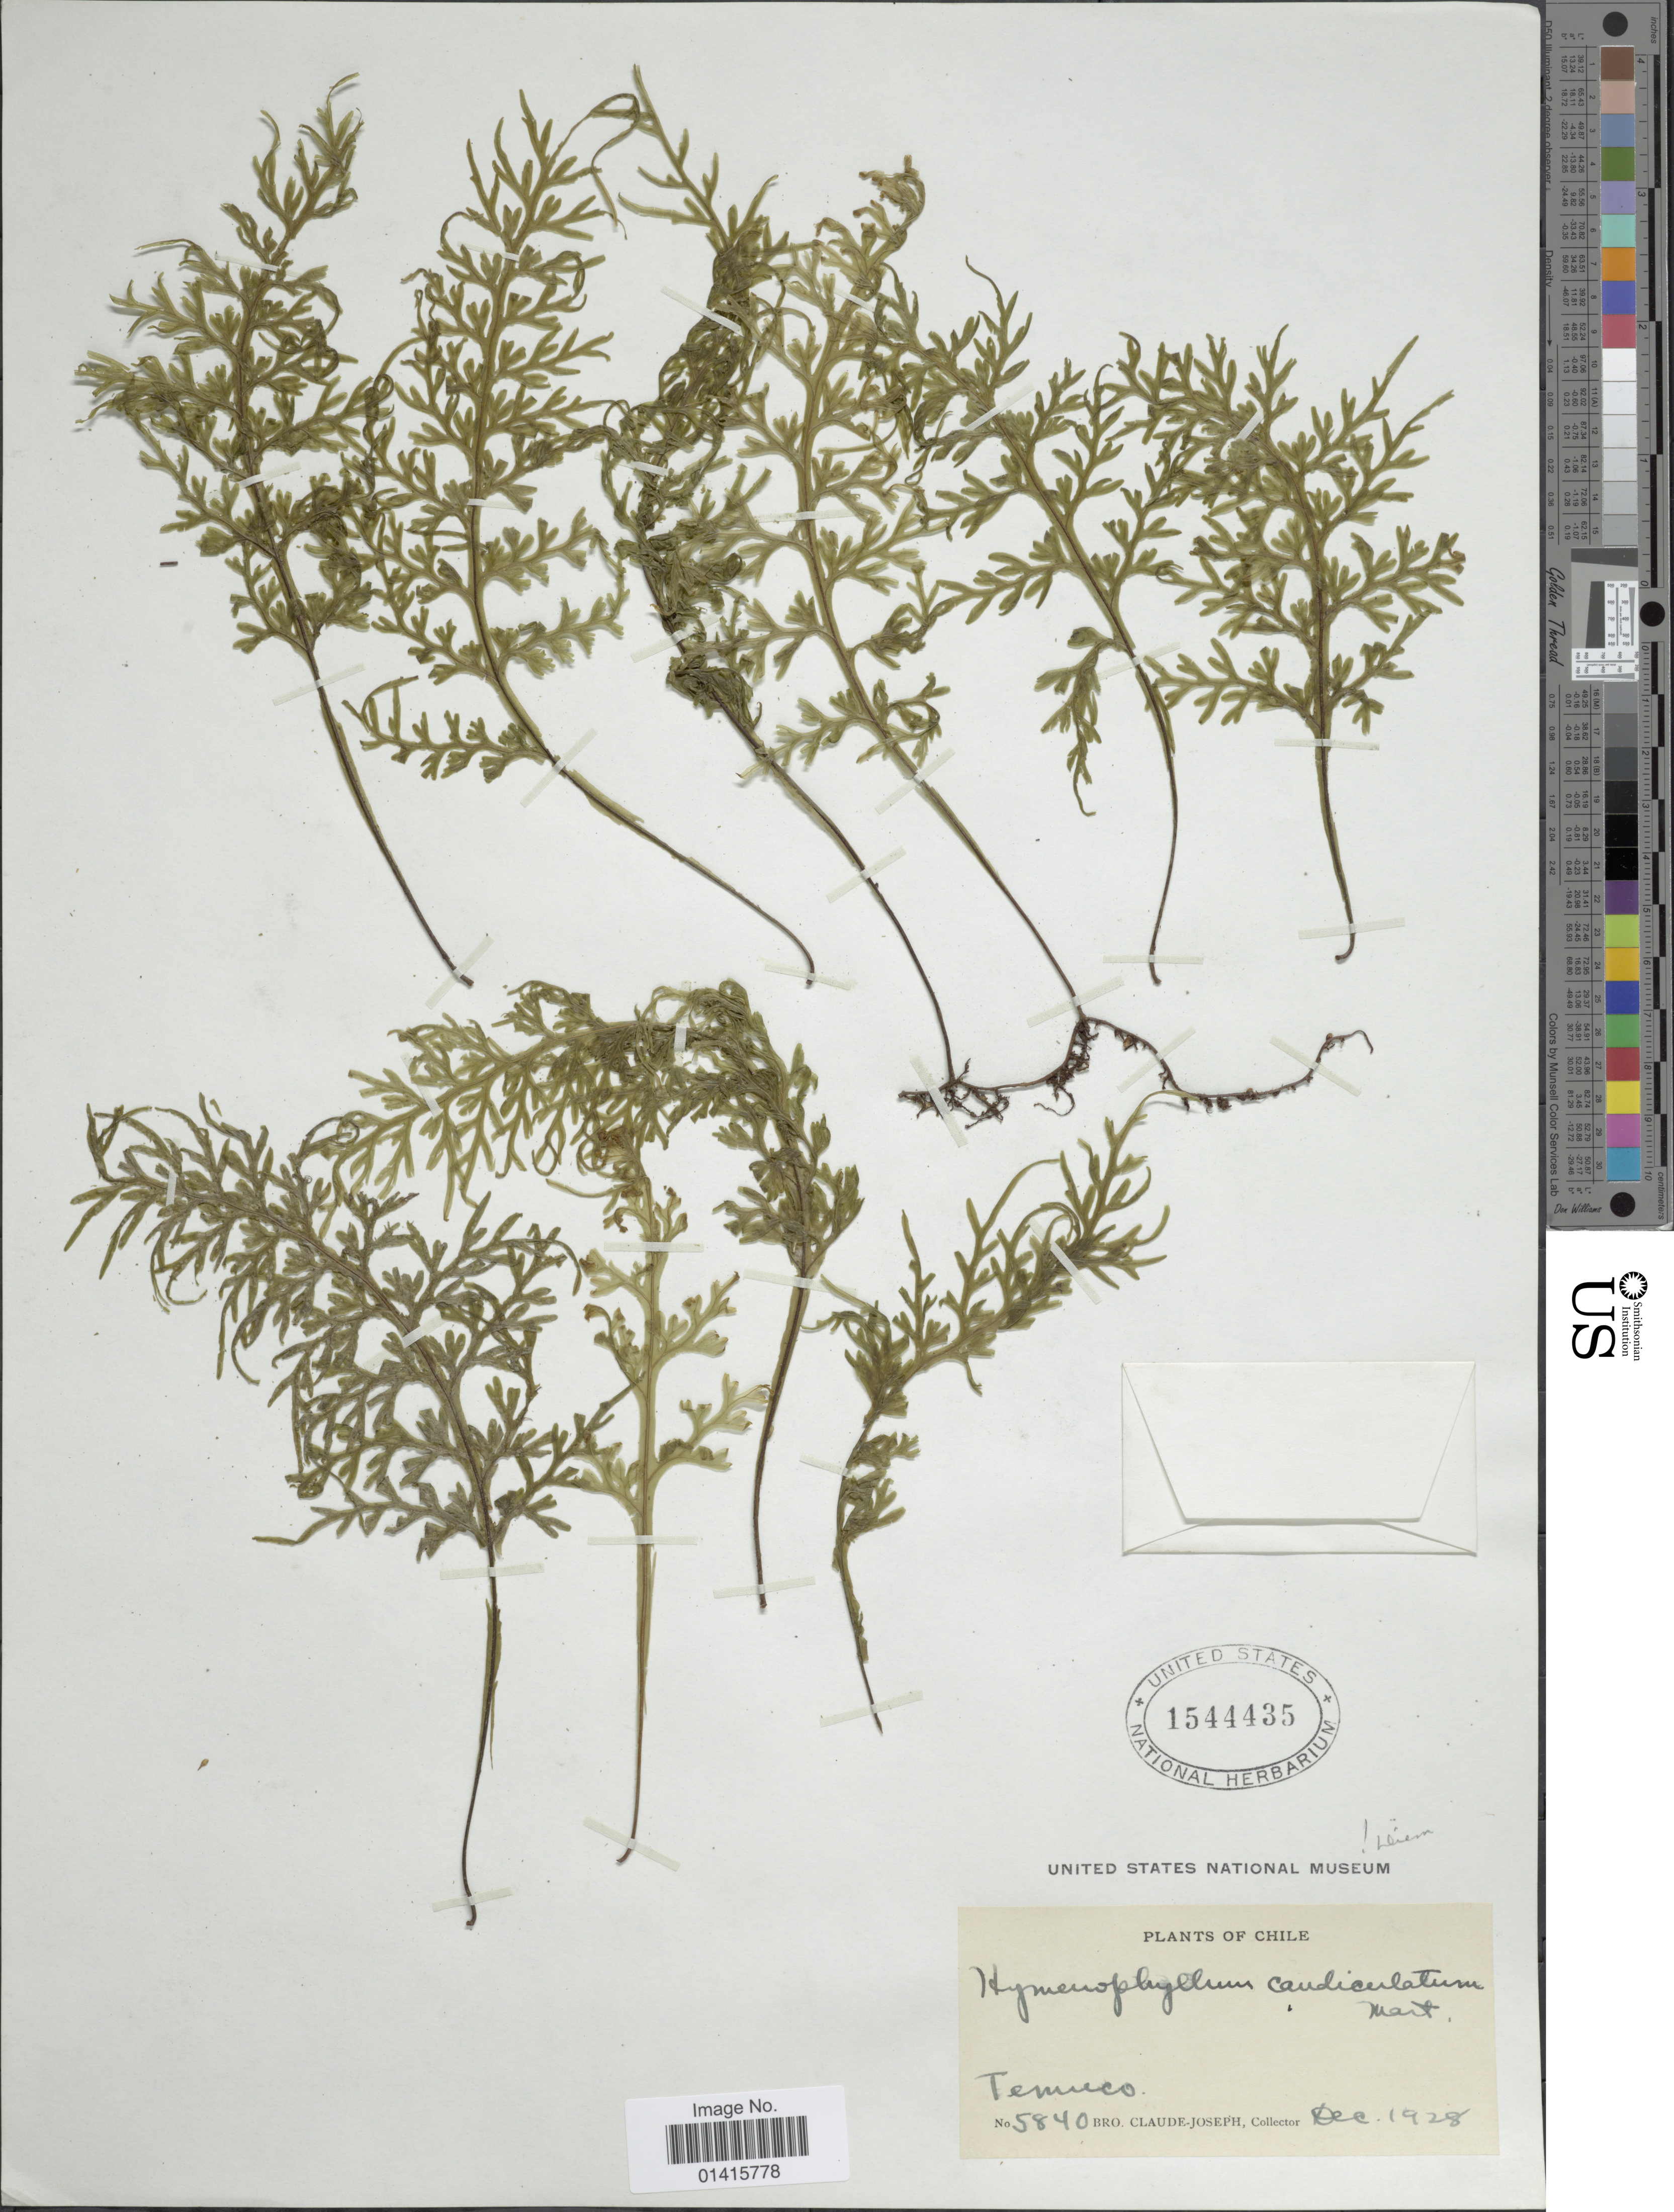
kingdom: Plantae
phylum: Tracheophyta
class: Polypodiopsida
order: Hymenophyllales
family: Hymenophyllaceae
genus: Hymenophyllum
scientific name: Hymenophyllum caudiculatum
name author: Mart.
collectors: Bro. Claude-Joseph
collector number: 5840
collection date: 1928-12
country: Chile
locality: Temuco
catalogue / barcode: US 1544435